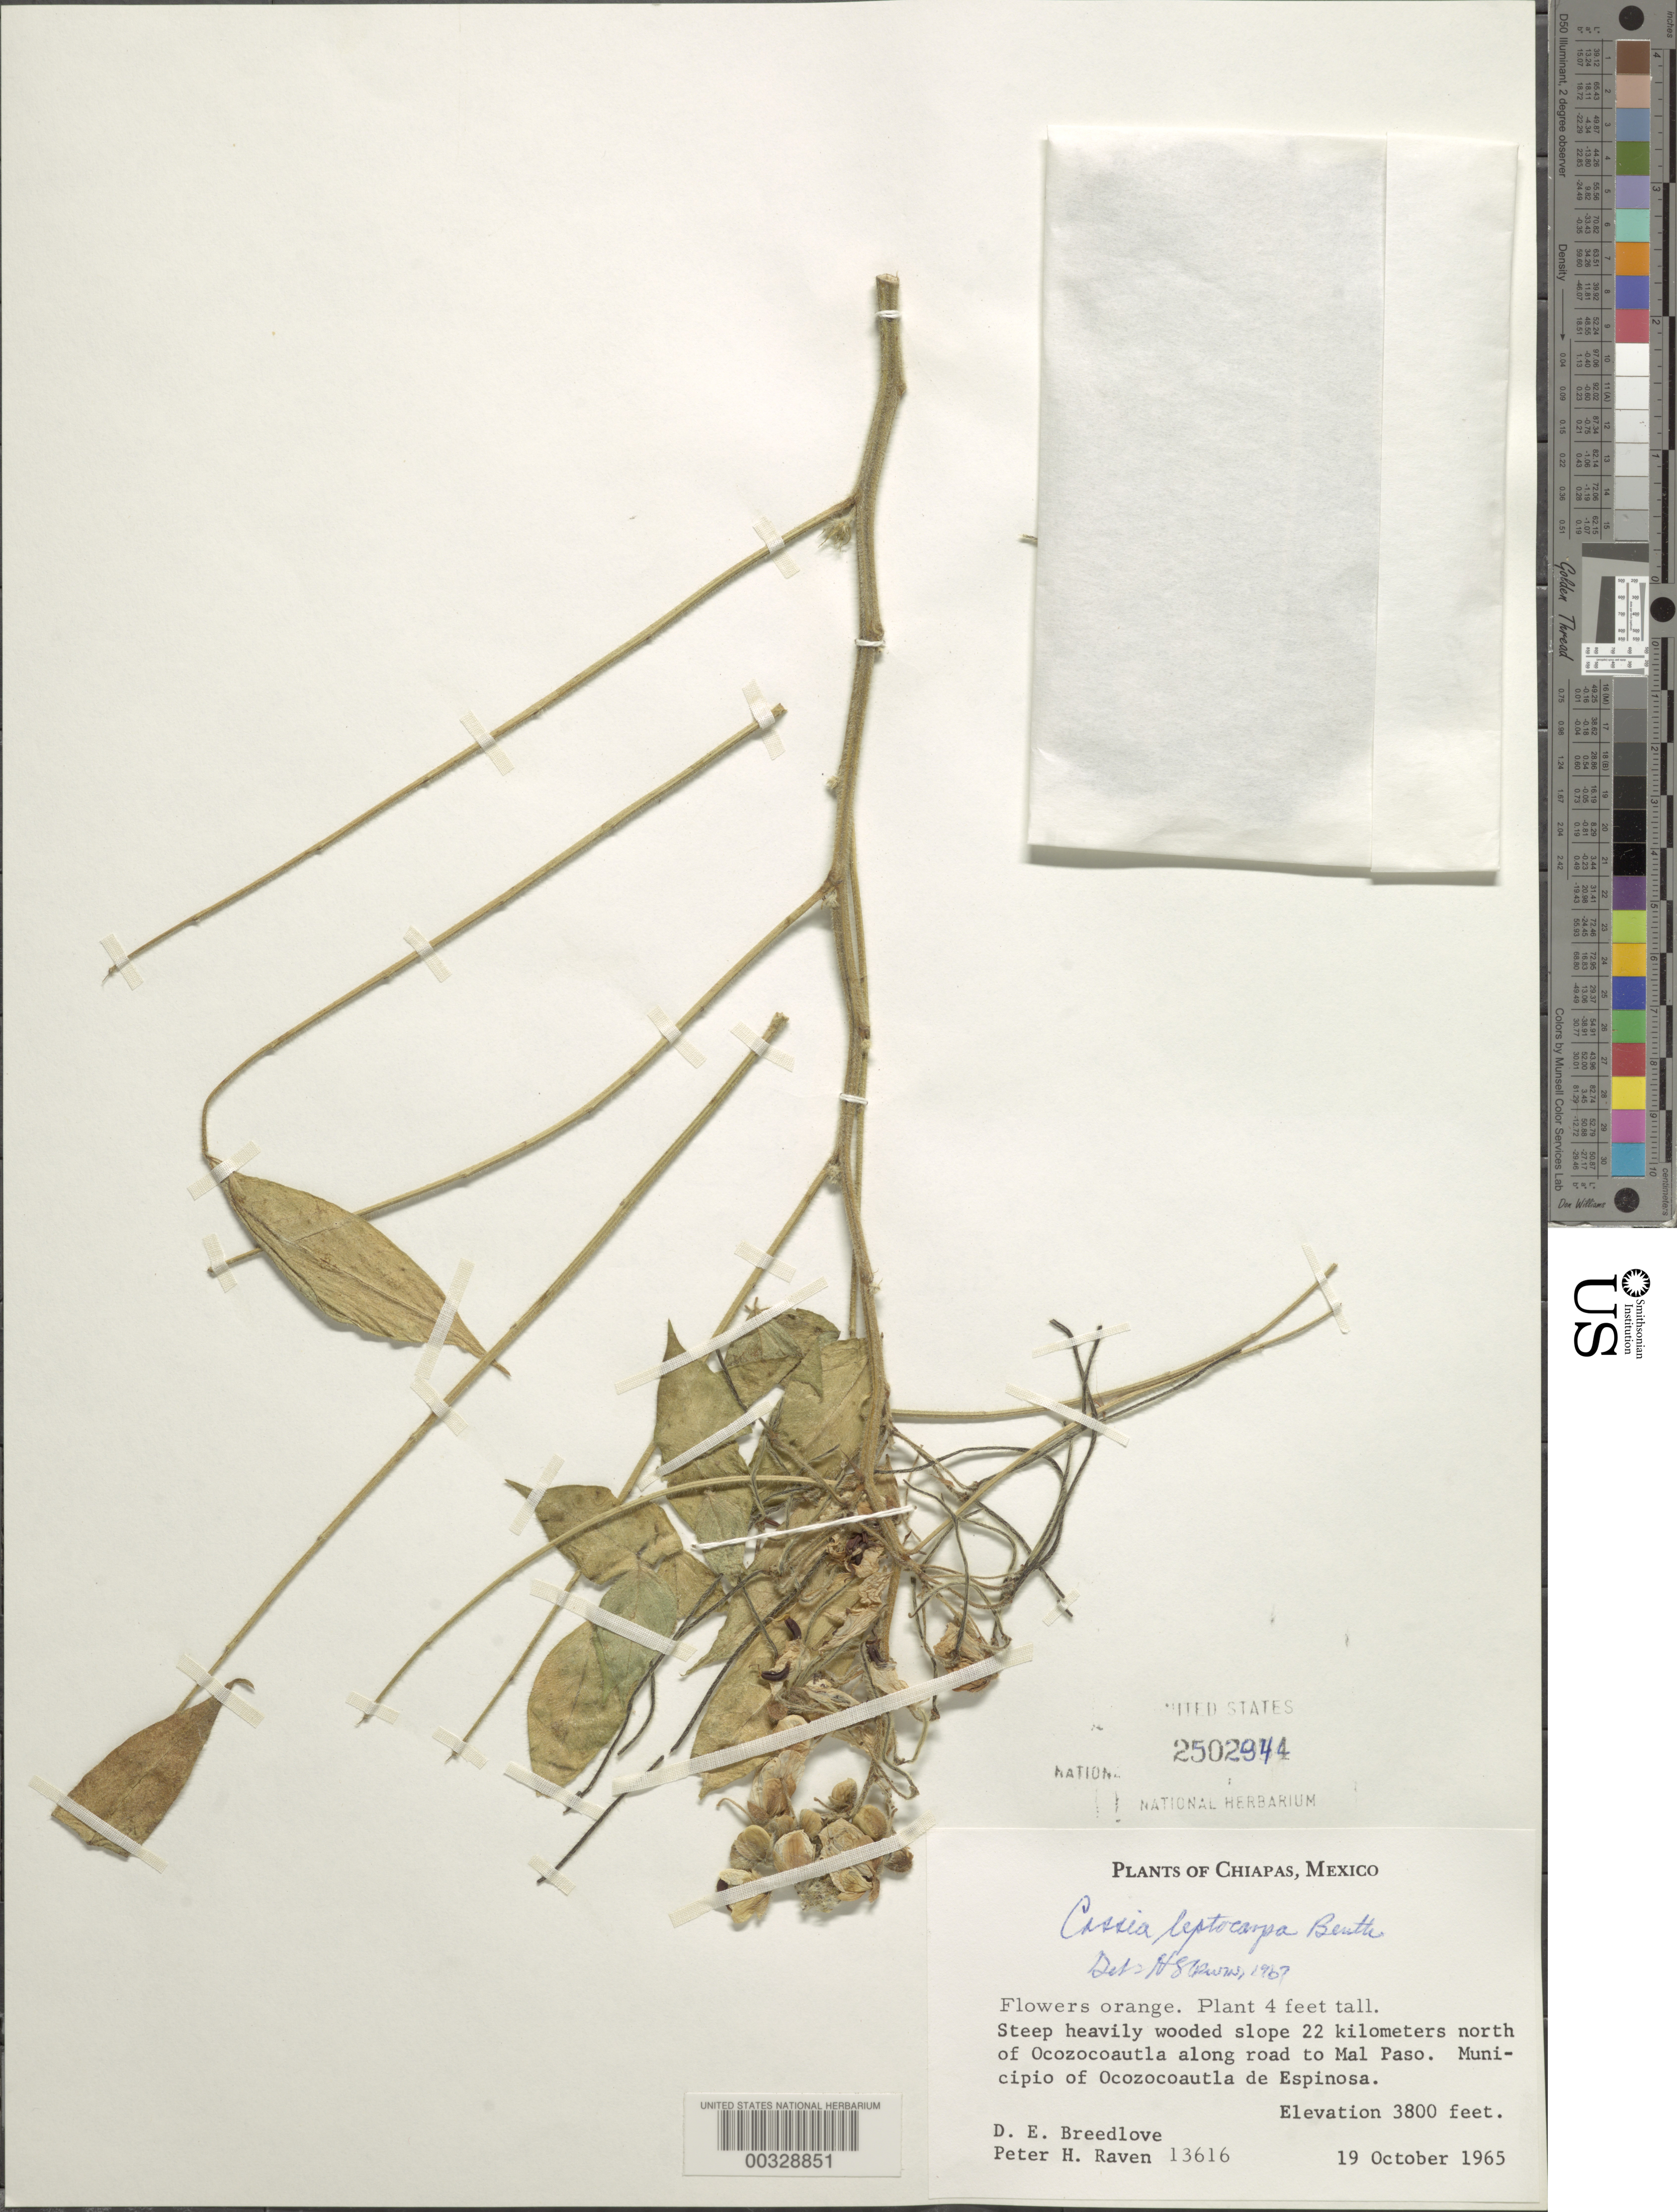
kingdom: Plantae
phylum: Tracheophyta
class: Magnoliopsida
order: Fabales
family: Fabaceae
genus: Senna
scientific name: Senna hirsuta var. leptocarpa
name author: (Benth.) H.S. Irwin & Barneby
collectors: D. E. Breedlove & P. H. Raven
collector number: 13616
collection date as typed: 19 Oct 1965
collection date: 1965-10-19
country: Mexico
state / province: Chiapas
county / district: Ocozocoautla de Espinosa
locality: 22 km N of Ocozocoautla along road to Mal Paso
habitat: Steep heavily wooded slope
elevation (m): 1158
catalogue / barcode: US 2502944